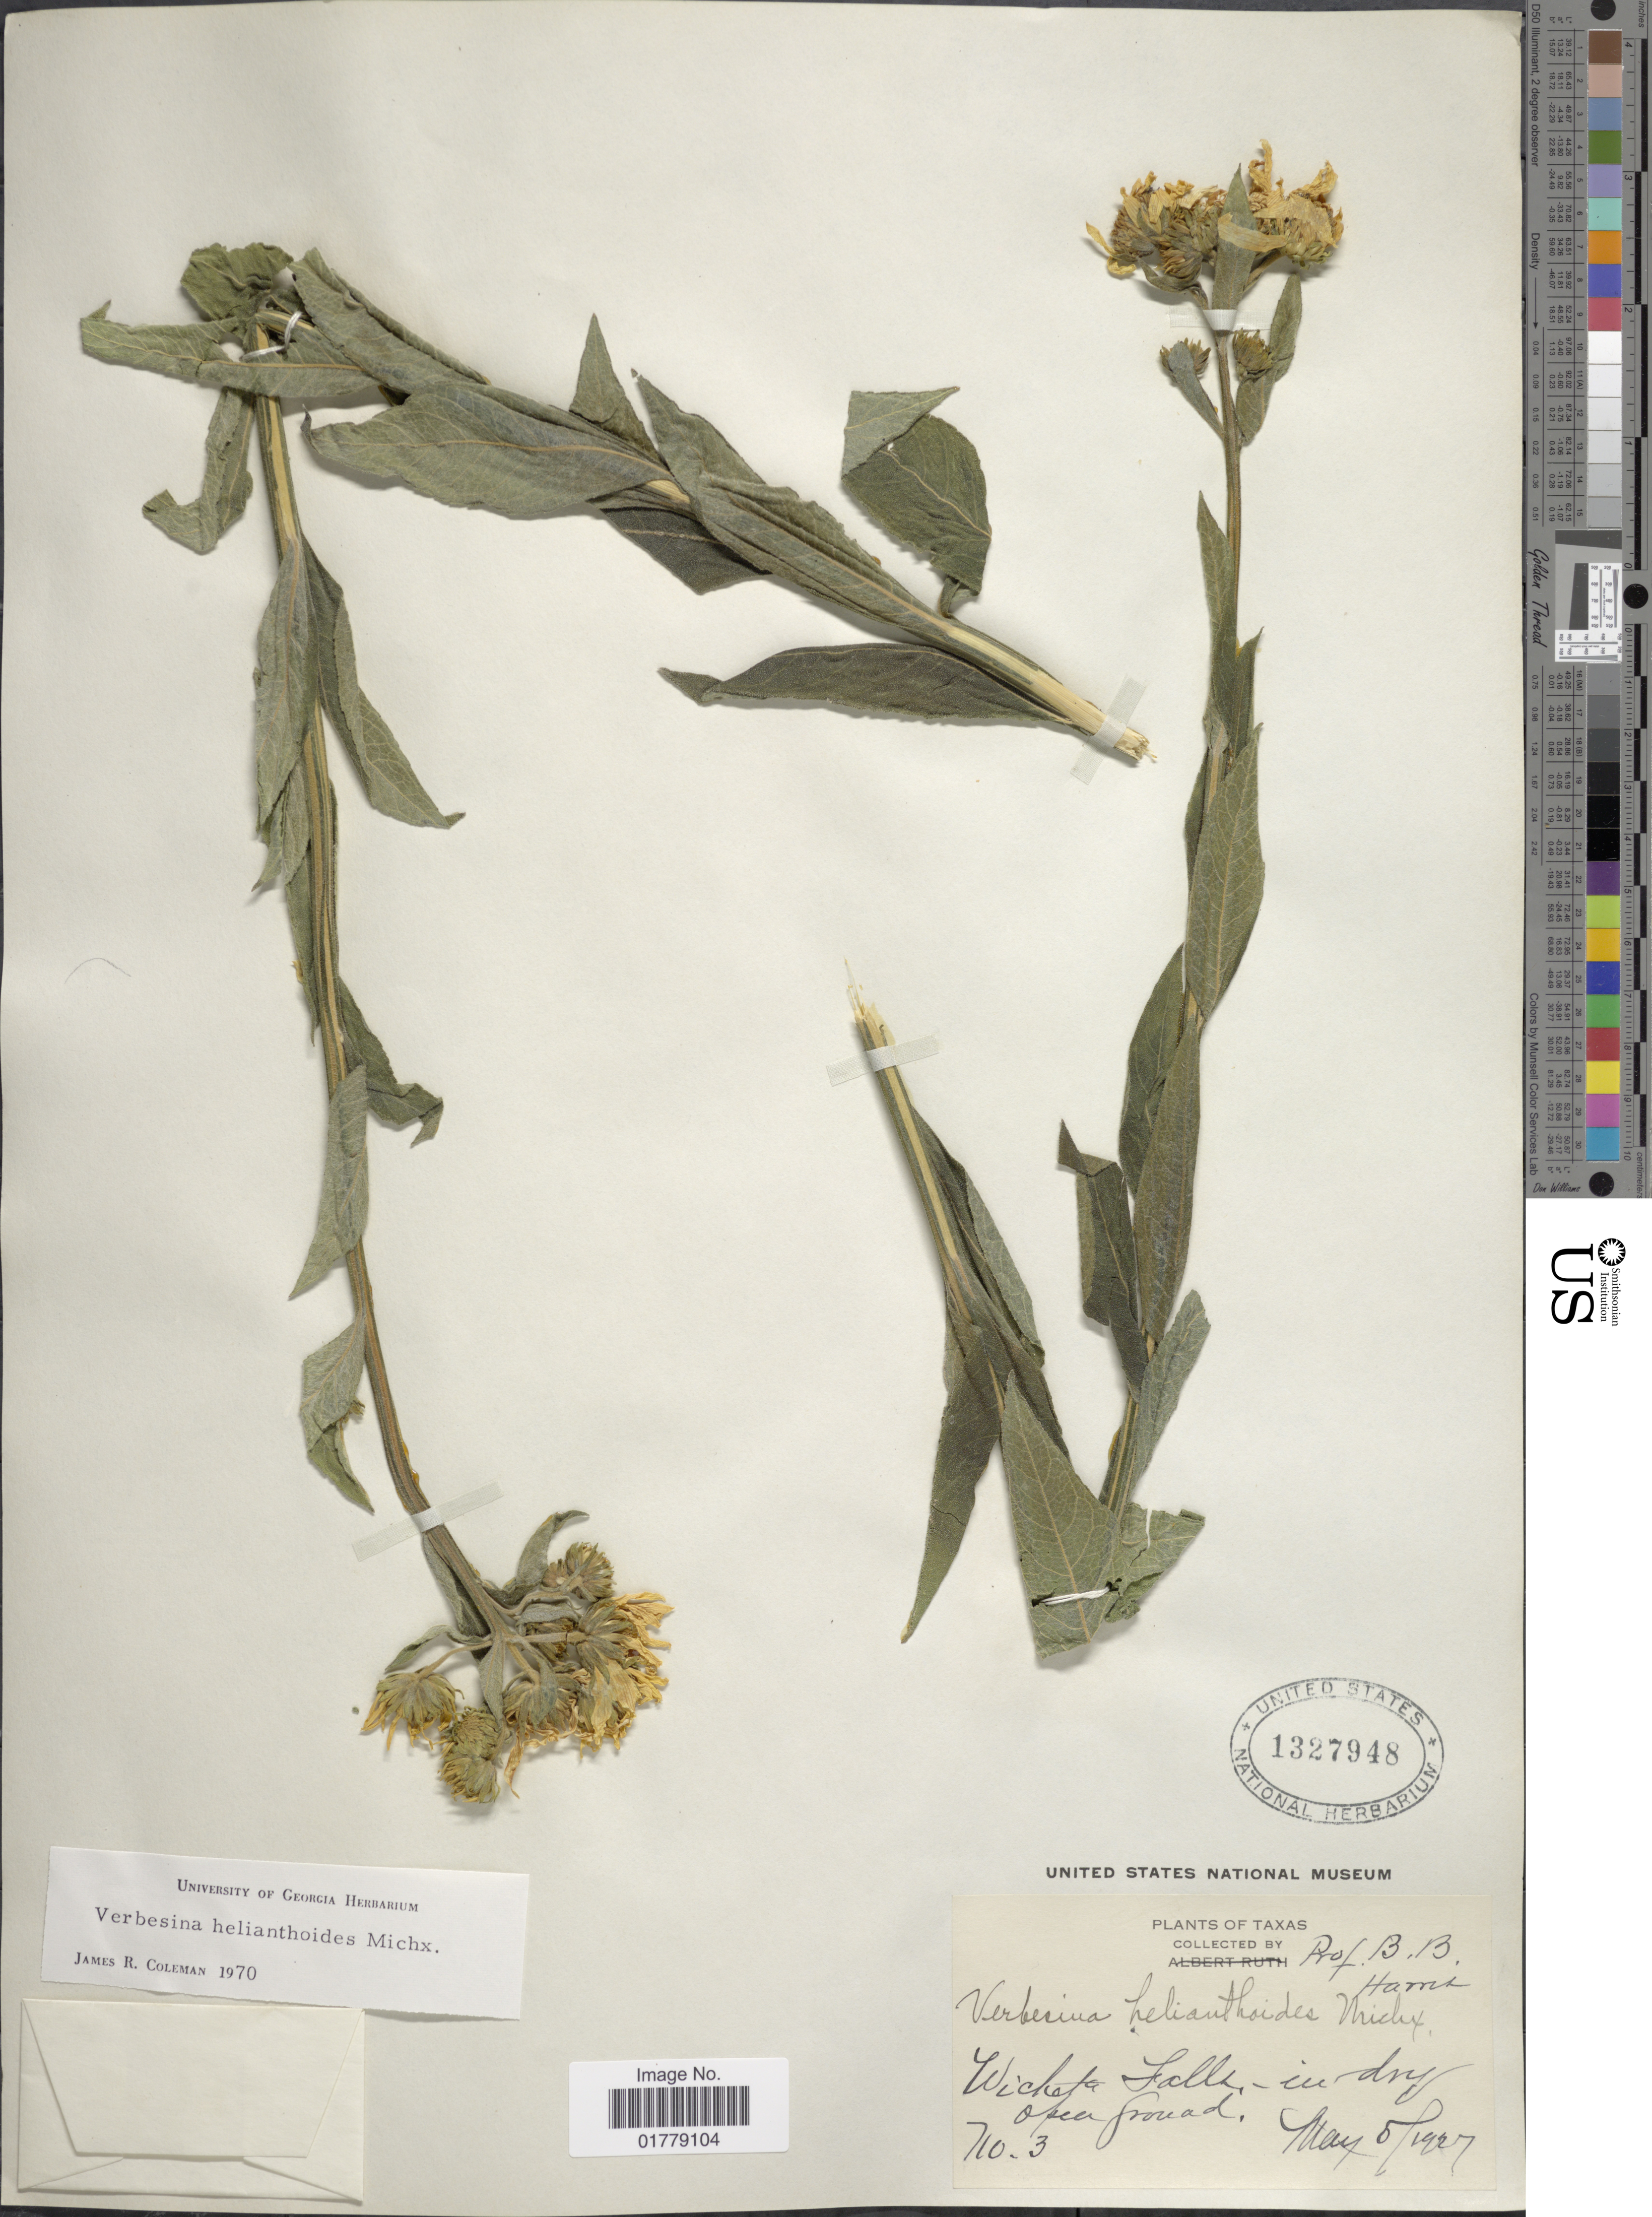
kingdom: Plantae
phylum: Tracheophyta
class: Magnoliopsida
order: Asterales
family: Asteraceae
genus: Verbesina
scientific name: Verbesina helianthoides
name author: Hook. & Arn. in Hook.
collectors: B. B. Harris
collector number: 3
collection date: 1927-05-05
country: United States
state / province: Texas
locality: Wickets Falls - in dry open ground.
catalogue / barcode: US 1327948